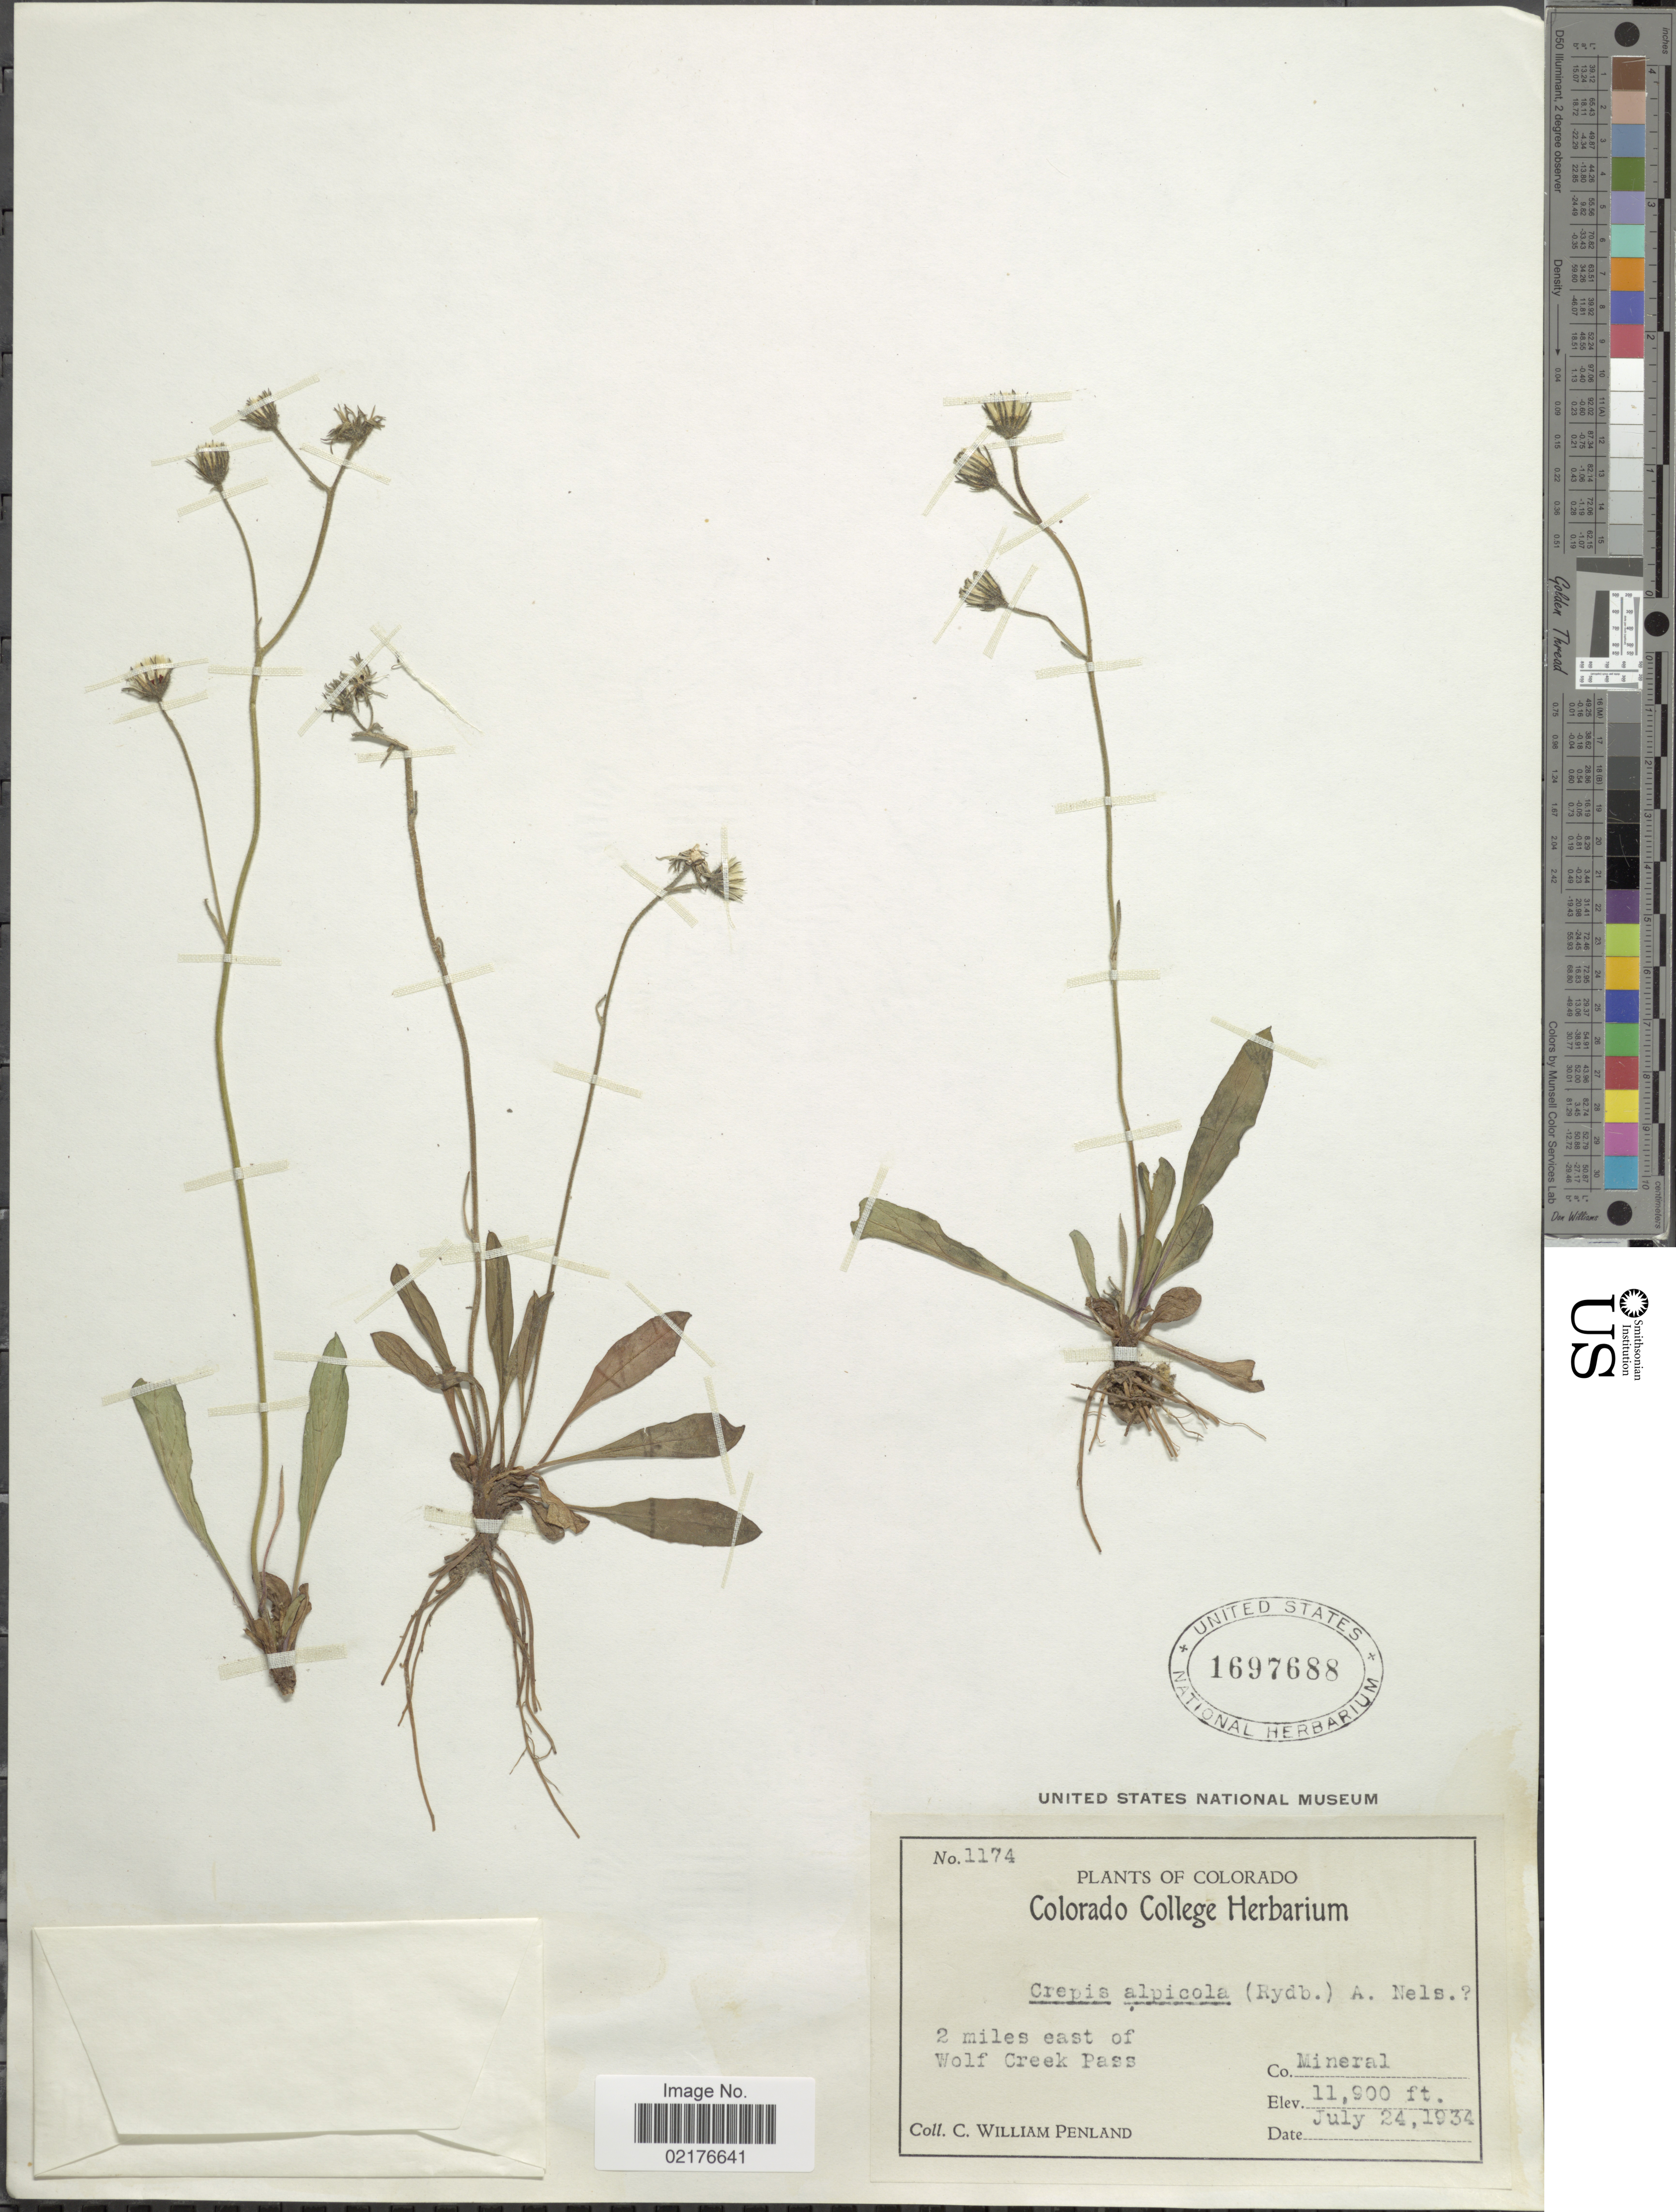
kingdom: Plantae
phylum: Tracheophyta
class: Magnoliopsida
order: Asterales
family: Asteraceae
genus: Crepis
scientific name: Crepis runcinata subsp. runcinata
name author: Torr. & A. Gray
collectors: C. W. Penland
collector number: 1174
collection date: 1934-07-24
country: United States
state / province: Colorado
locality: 2 miles east of Wolf Creek Pass, Co. Mineral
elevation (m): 3627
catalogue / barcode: US 1697688